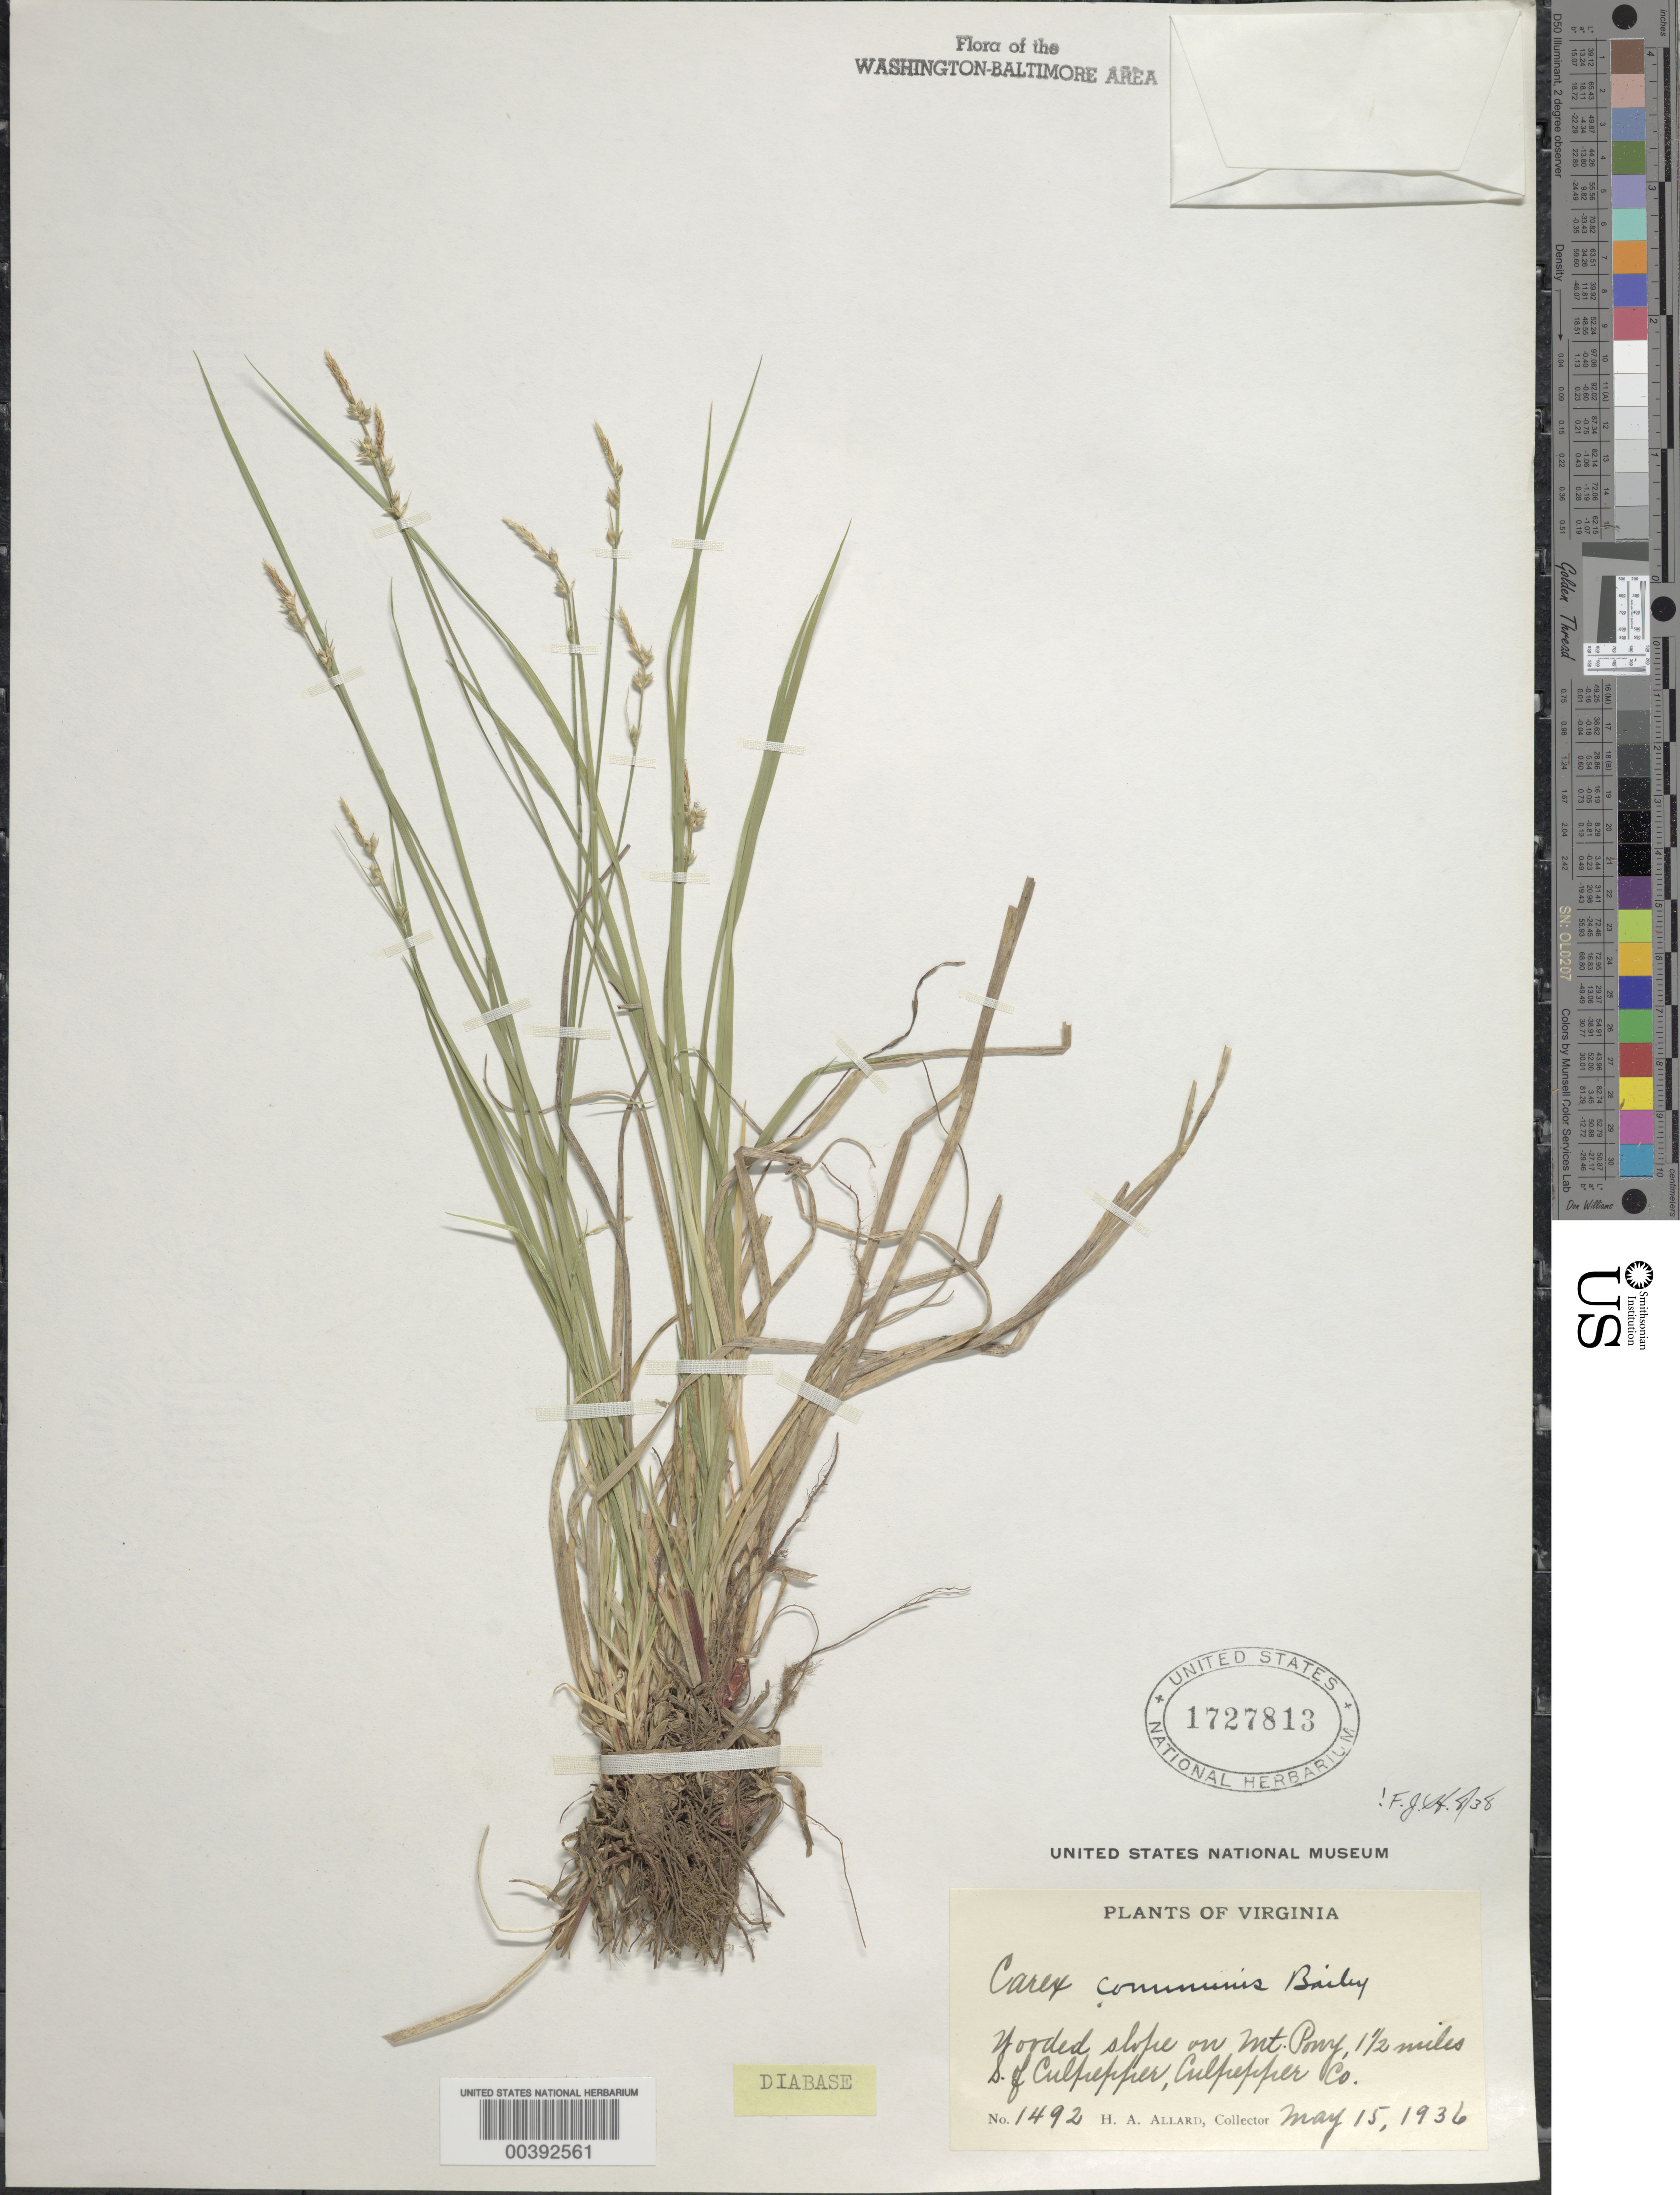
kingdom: Plantae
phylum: Tracheophyta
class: Liliopsida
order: Poales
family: Cyperaceae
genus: Carex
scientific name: Carex communis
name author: L.H. Bailey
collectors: H. A. Allard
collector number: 1492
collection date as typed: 15 May 1936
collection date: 1936-05-15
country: United States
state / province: Virginia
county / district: Culpeper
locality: Mount Pony, south of Culpepper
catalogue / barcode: US 1727813